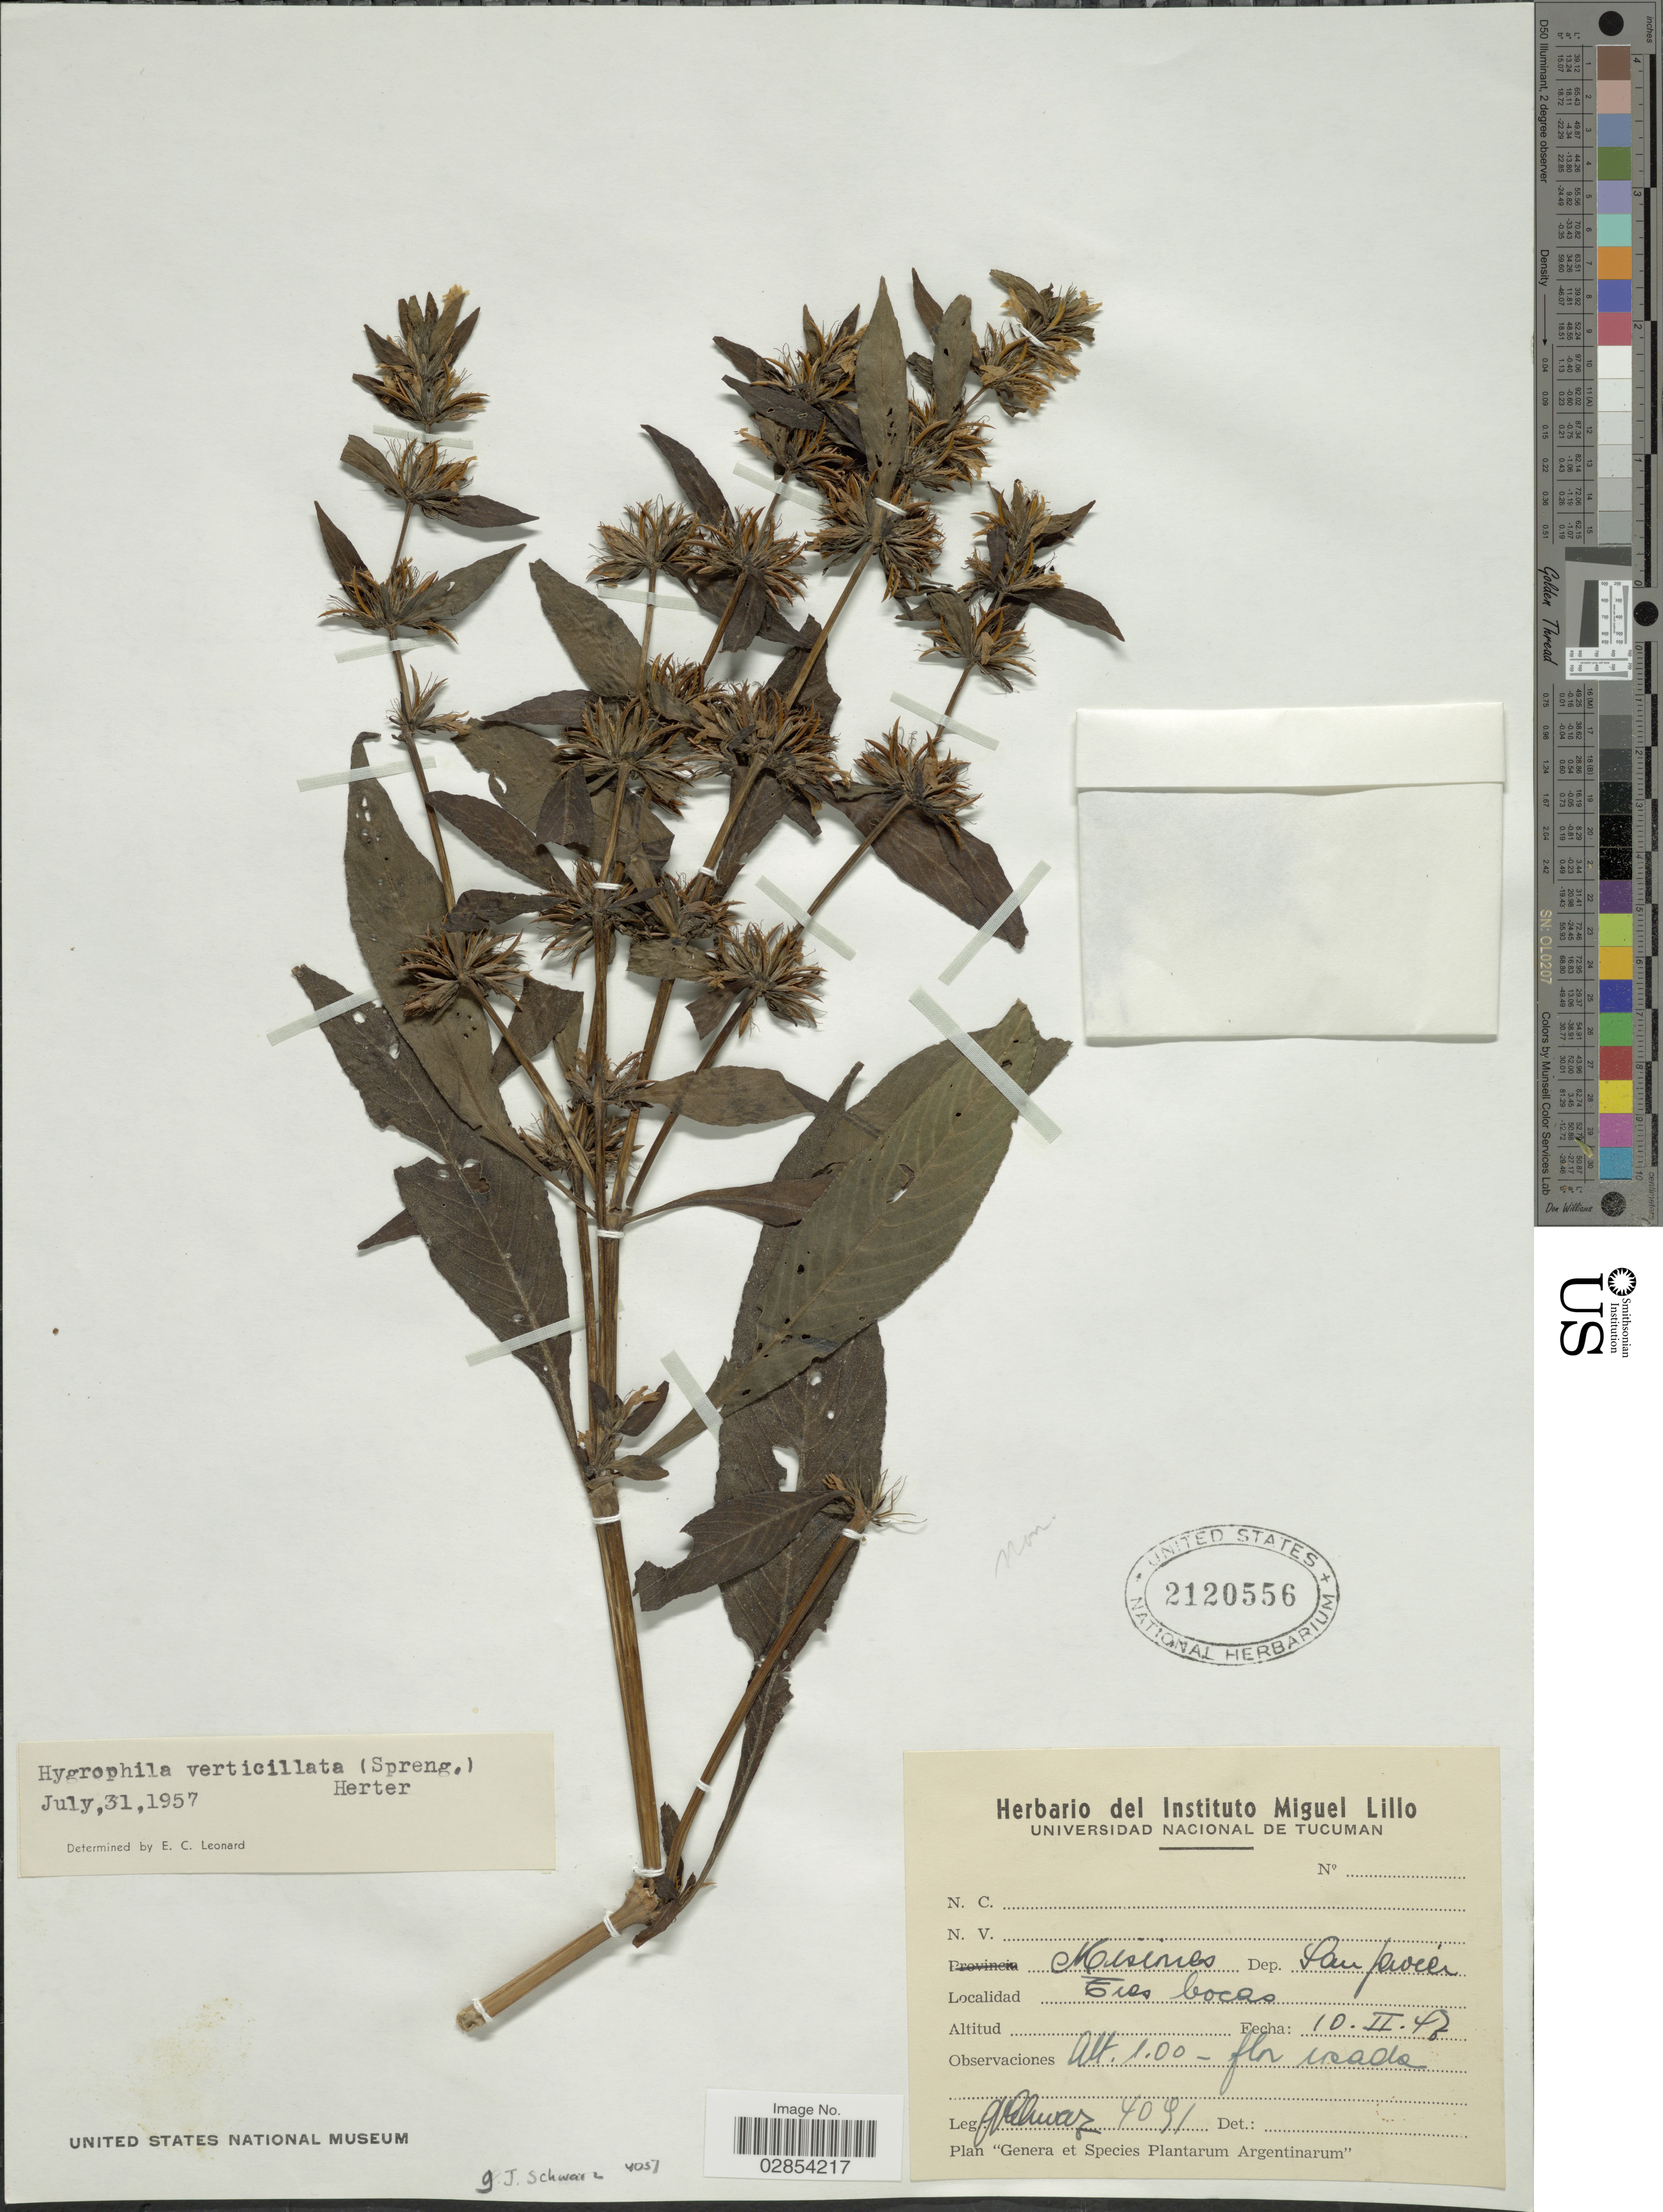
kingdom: Plantae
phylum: Tracheophyta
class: Magnoliopsida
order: Lamiales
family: Acanthaceae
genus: Hygrophila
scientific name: Hygrophila verticillata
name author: (Spreng.) Herter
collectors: G. J. Schwarz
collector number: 4091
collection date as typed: Transcribed d/m/y: 10/2/47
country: Argentina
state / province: Misiones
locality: Dep. San Javier. Tres bocas.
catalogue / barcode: US 2120556